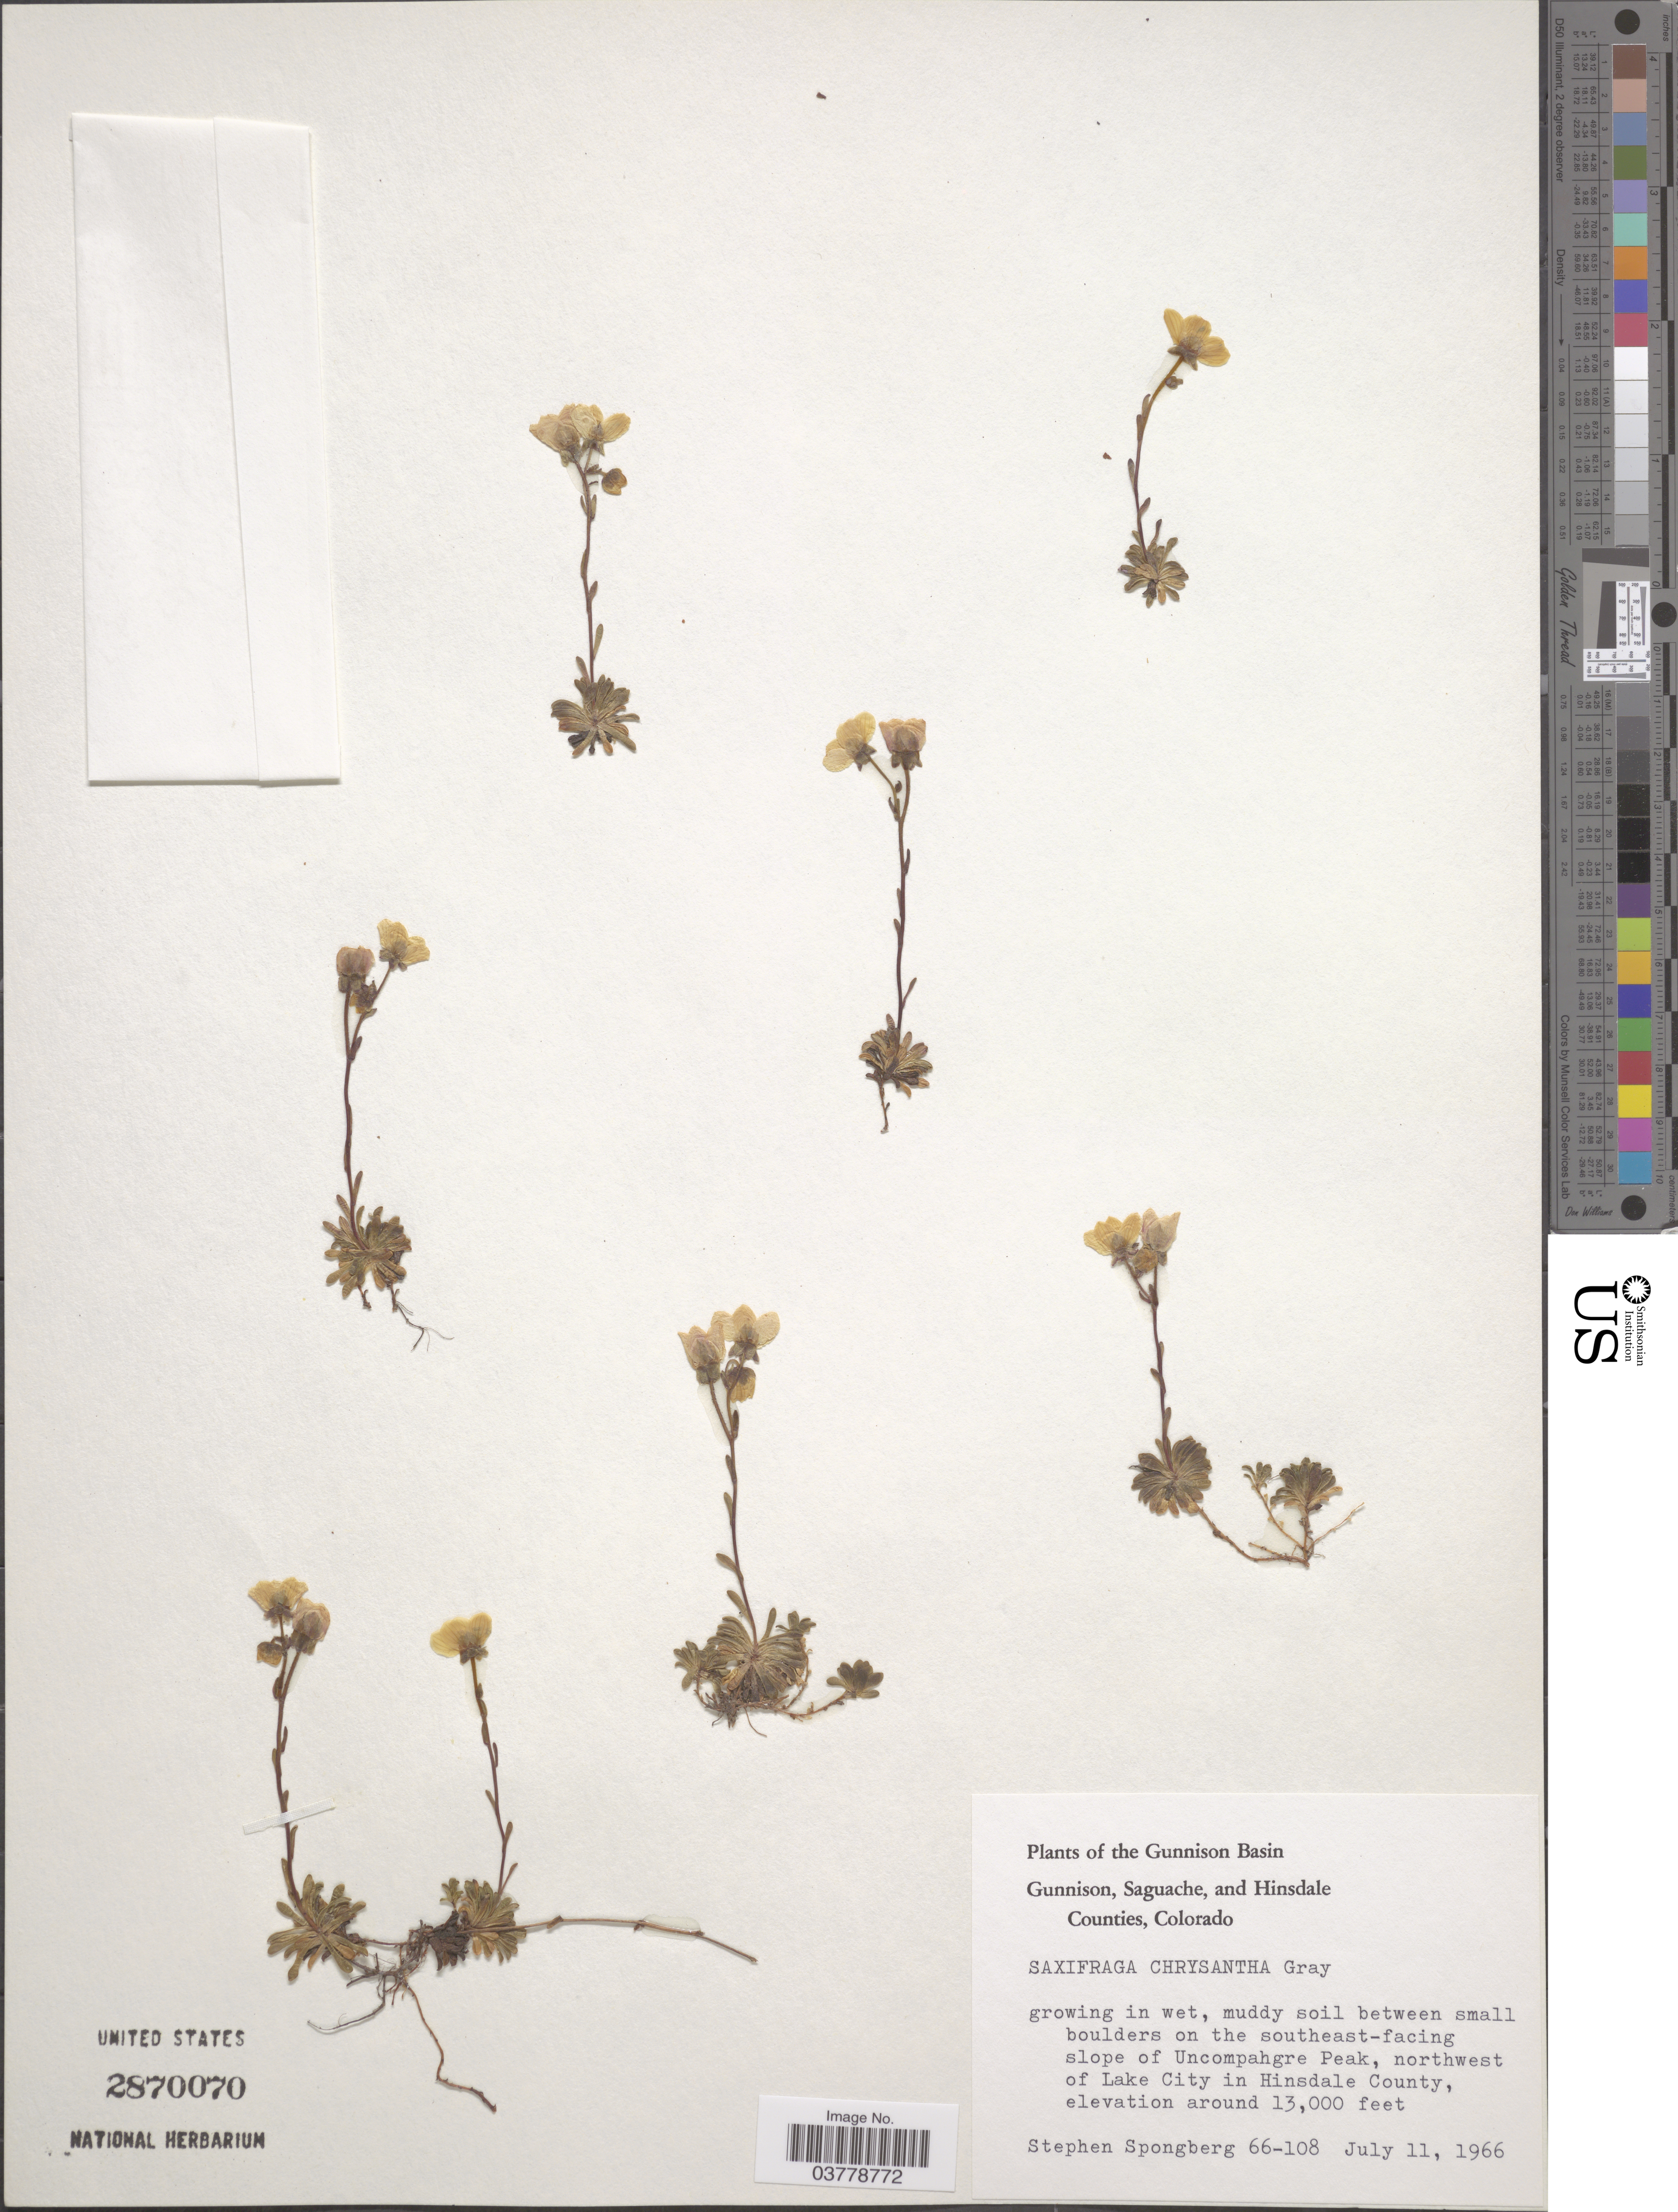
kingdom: Plantae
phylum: Tracheophyta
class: Magnoliopsida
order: Saxifragales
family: Saxifragaceae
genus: Saxifraga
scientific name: Saxifraga chrysantha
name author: A. Gray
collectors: S. A.Spongberg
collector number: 66-108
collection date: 1966-07-11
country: United States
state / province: Colorado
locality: The Gunnison Basin. Southeast-facing slope of Uncompahgre Peak, northwest of Lake City in Hinsdale County.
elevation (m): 3962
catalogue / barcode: US 2870070